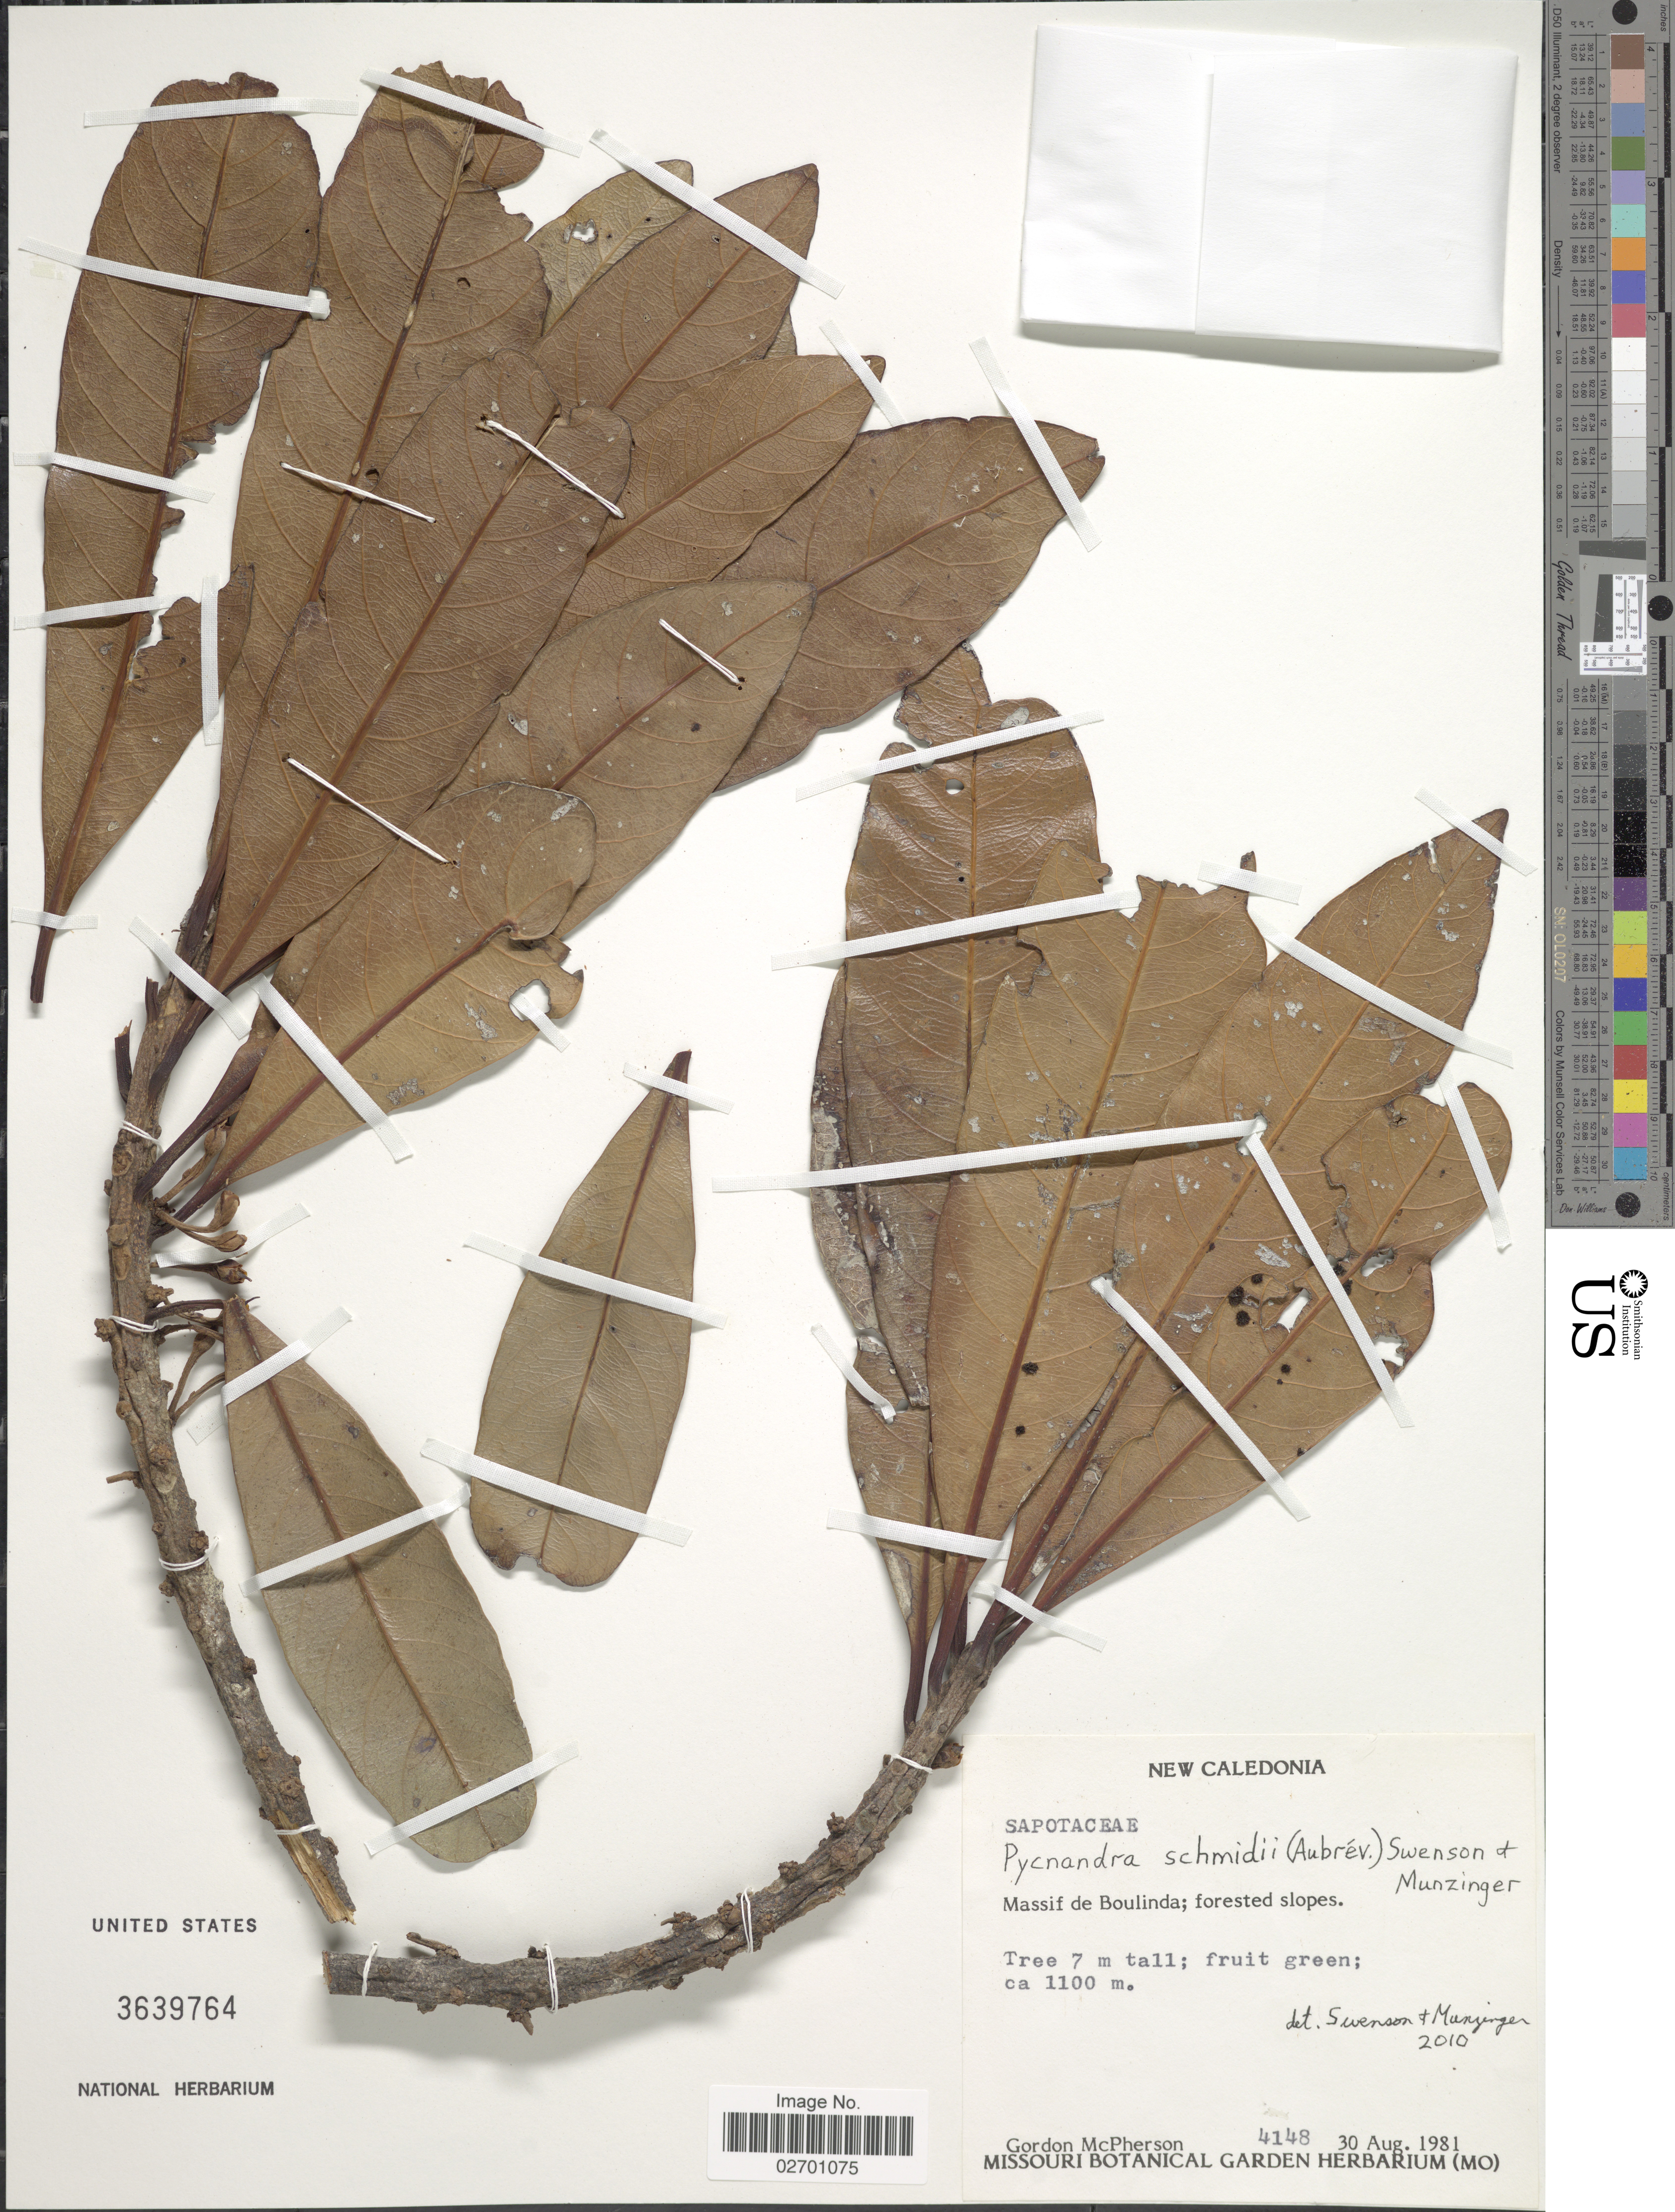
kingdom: Plantae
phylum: Tracheophyta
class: Magnoliopsida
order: Ericales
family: Sapotaceae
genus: Pycnandra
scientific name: Pycnandra schmidii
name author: (Aubrév.) Swenson & Munzinger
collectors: G. D. McPherson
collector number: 4148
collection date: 1981-08-30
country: New Caledonia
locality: Massif de Boulinda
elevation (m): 1100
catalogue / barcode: US 3639764